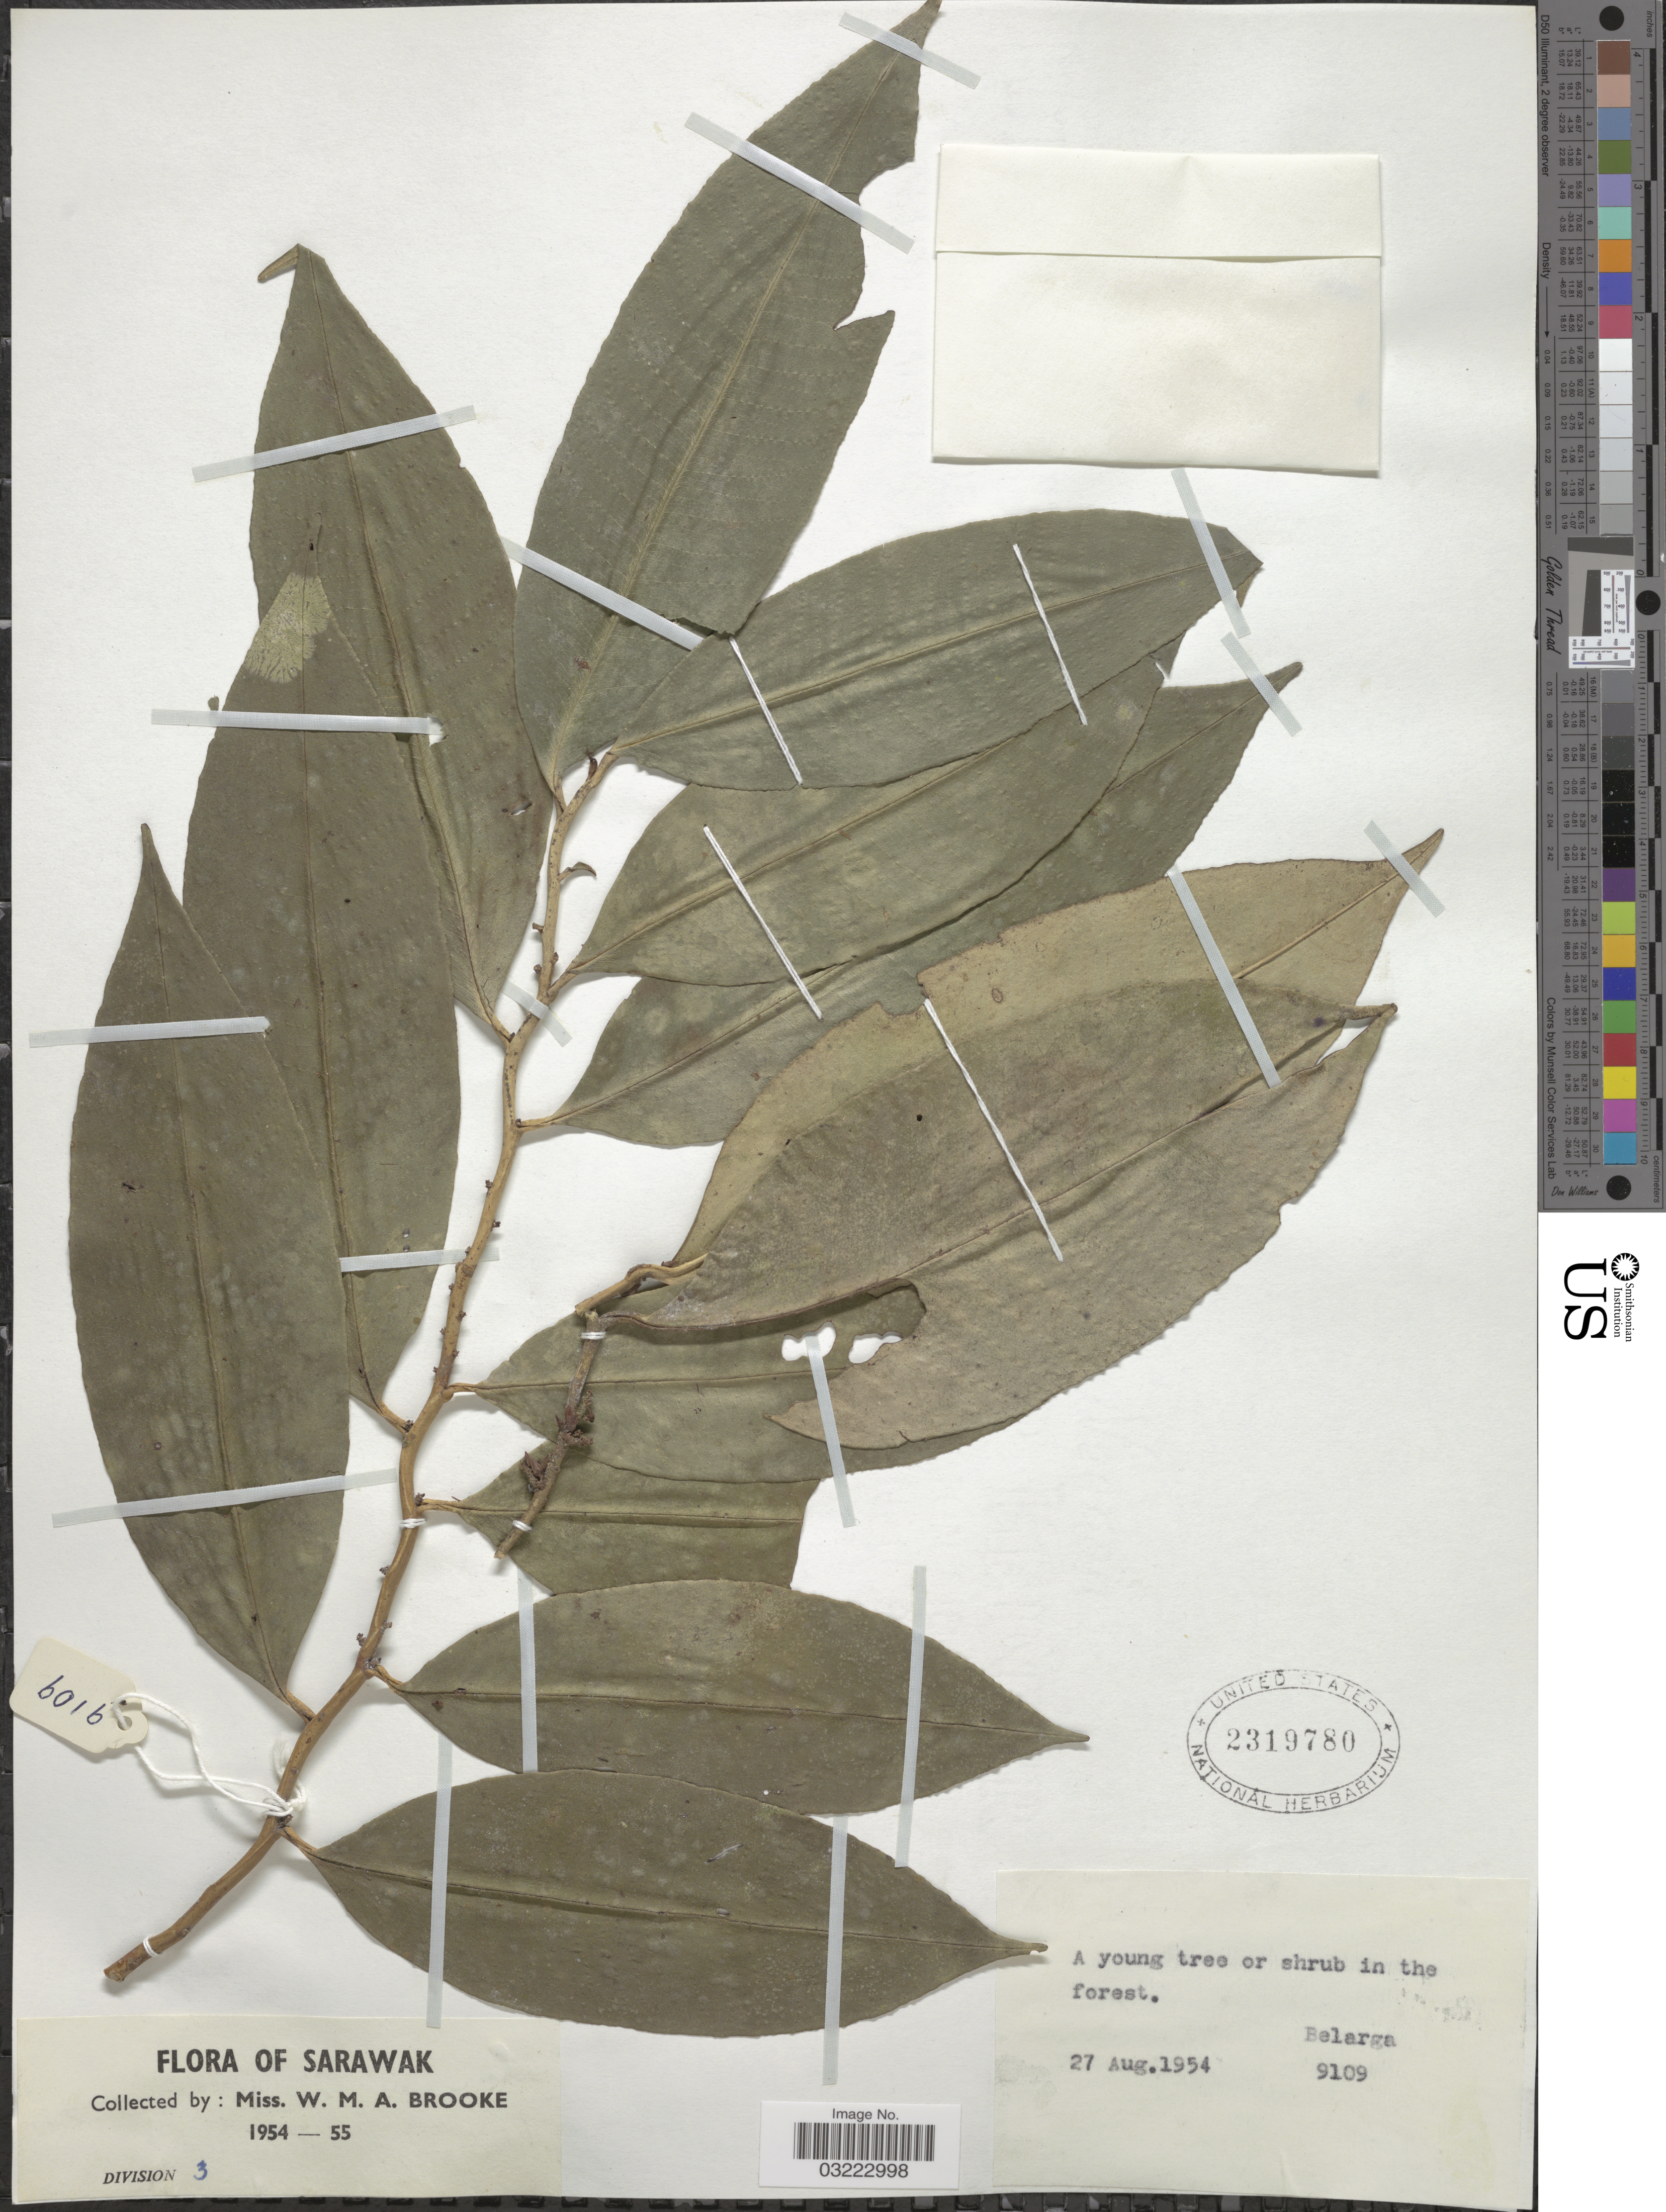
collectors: W. Brooke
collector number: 9109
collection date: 1954-08-27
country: Malaysia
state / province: Sarawak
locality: Belarga.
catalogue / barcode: US 2319780